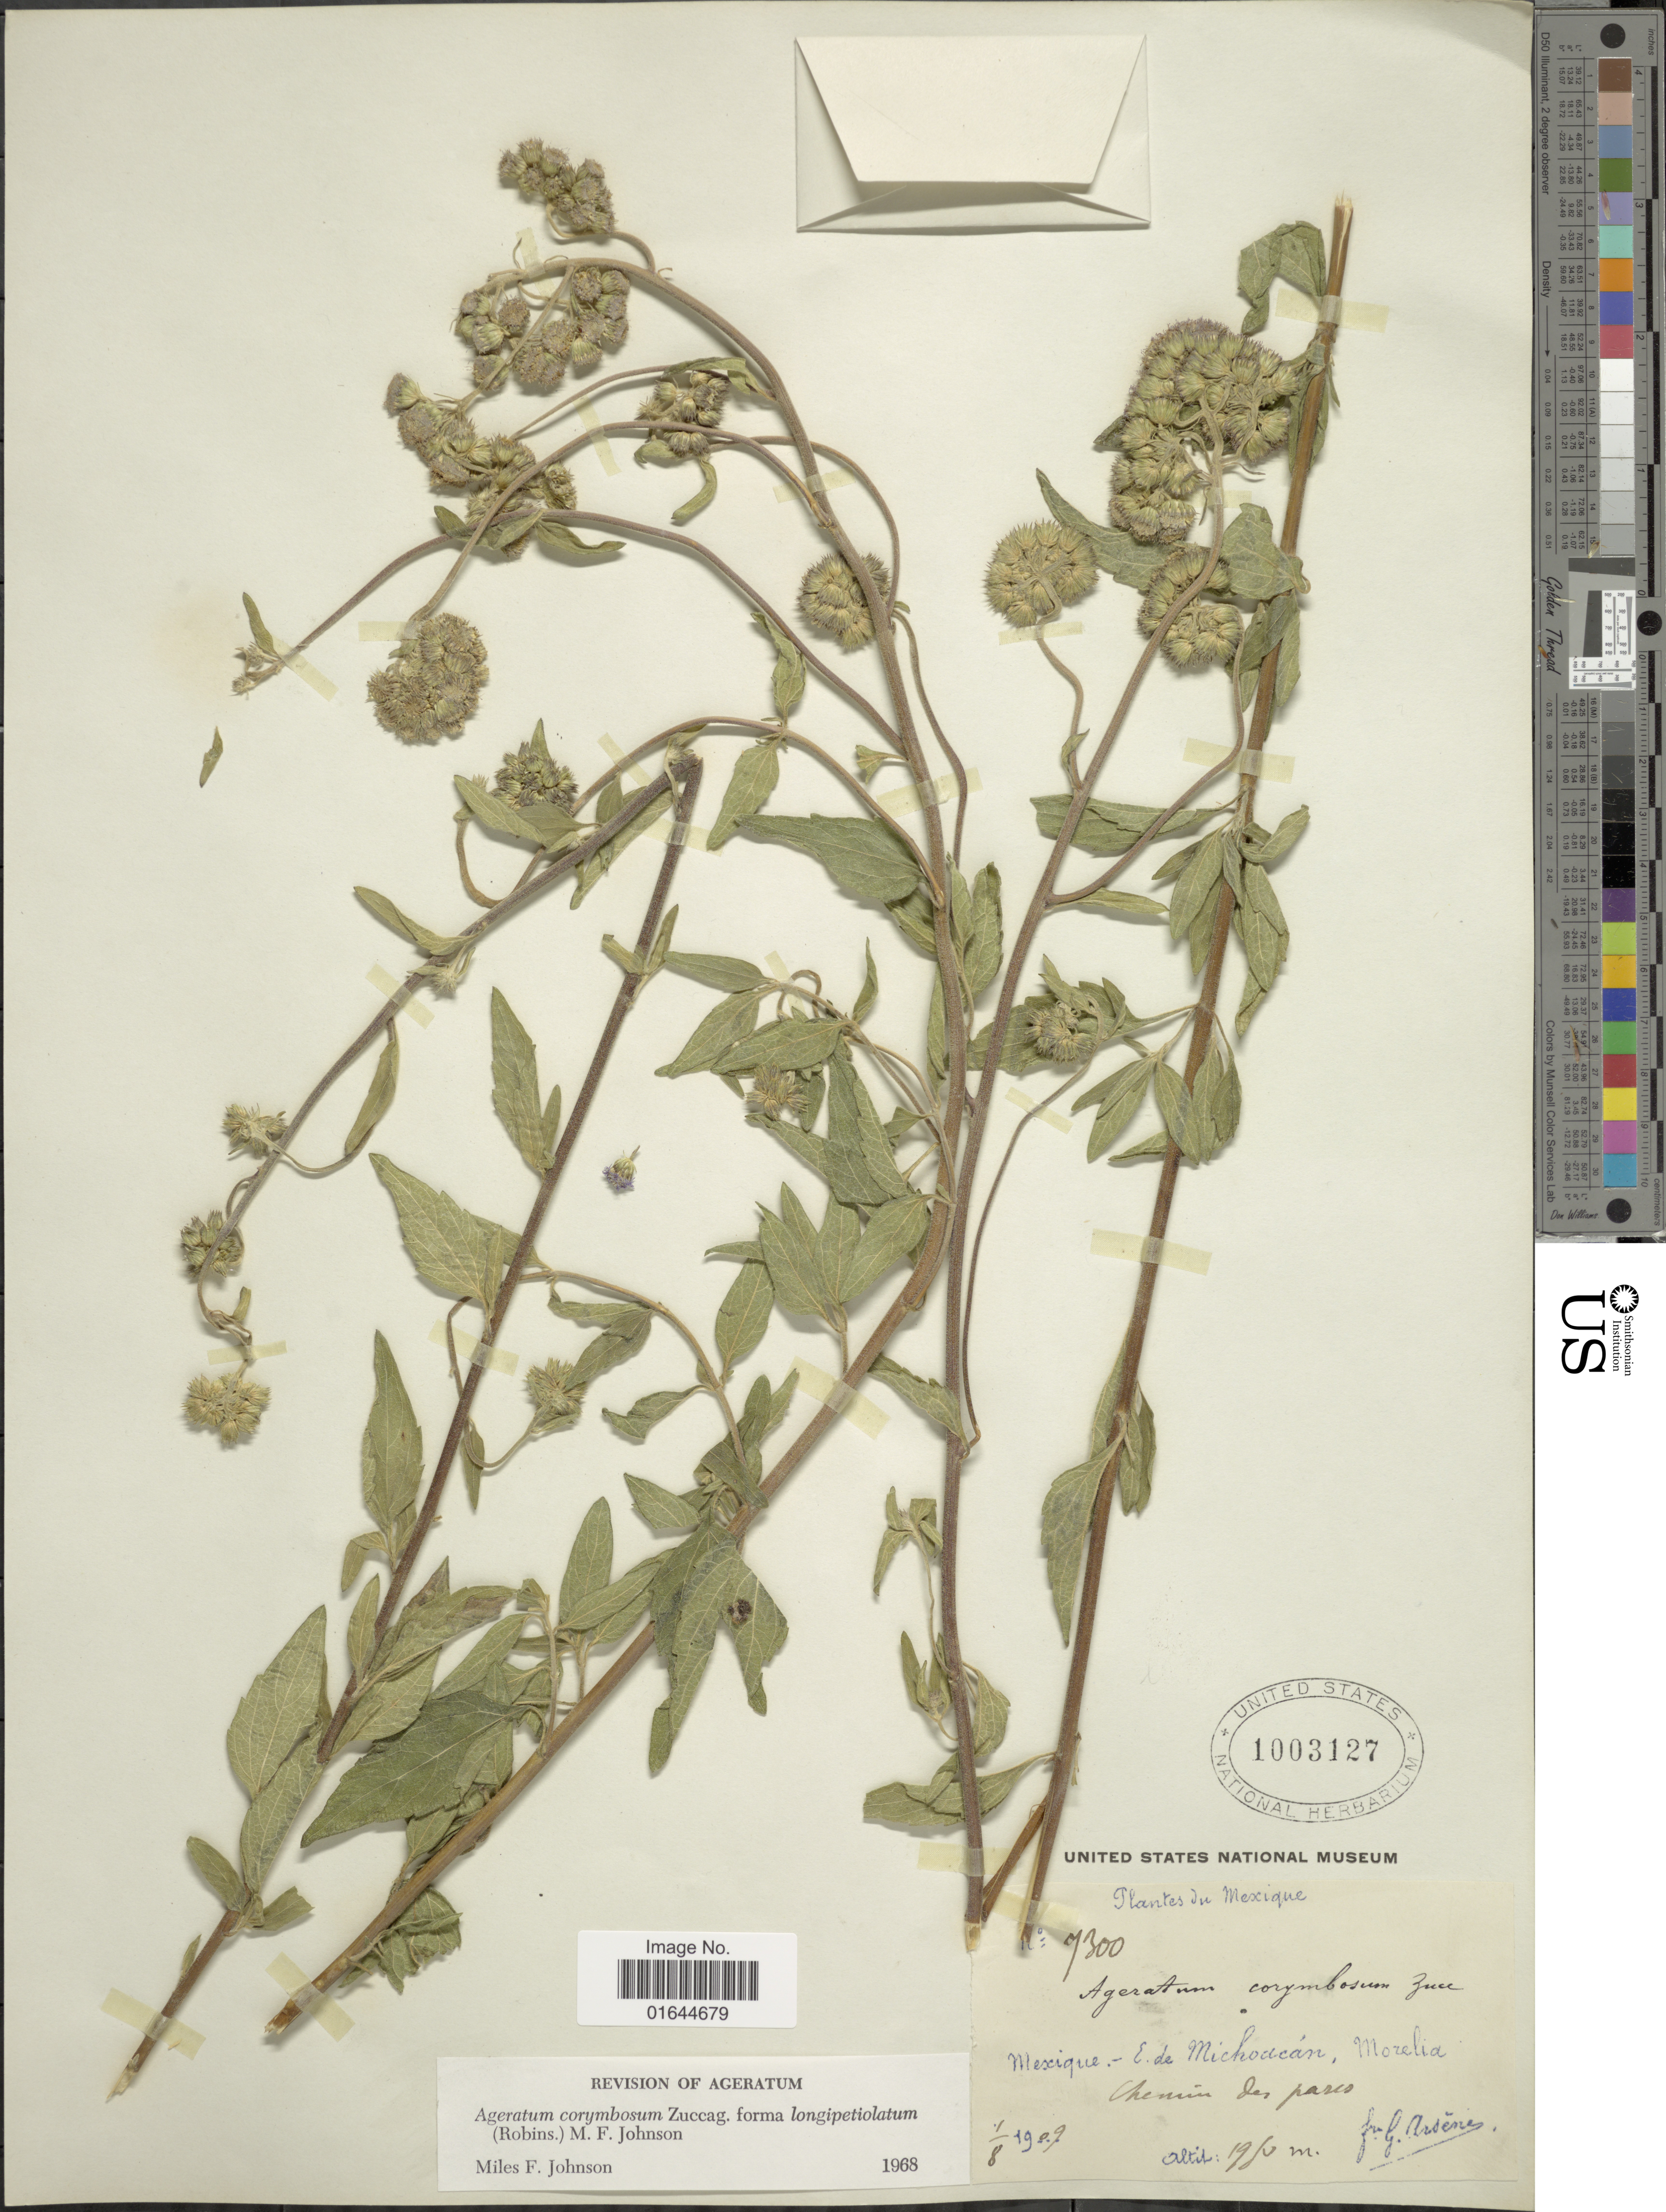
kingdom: Plantae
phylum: Tracheophyta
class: Magnoliopsida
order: Asterales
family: Asteraceae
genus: Ageratum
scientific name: Ageratum corymbosum f. longipetiolatum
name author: (B.L. Rob.) M.F. Johnson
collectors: Bro. G. Arsène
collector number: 7300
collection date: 1909-08-01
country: Mexico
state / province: Michoacán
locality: Mexique, E. de Michoacán, Morelia, Chemin des Pares.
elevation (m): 1950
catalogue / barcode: US 1003127